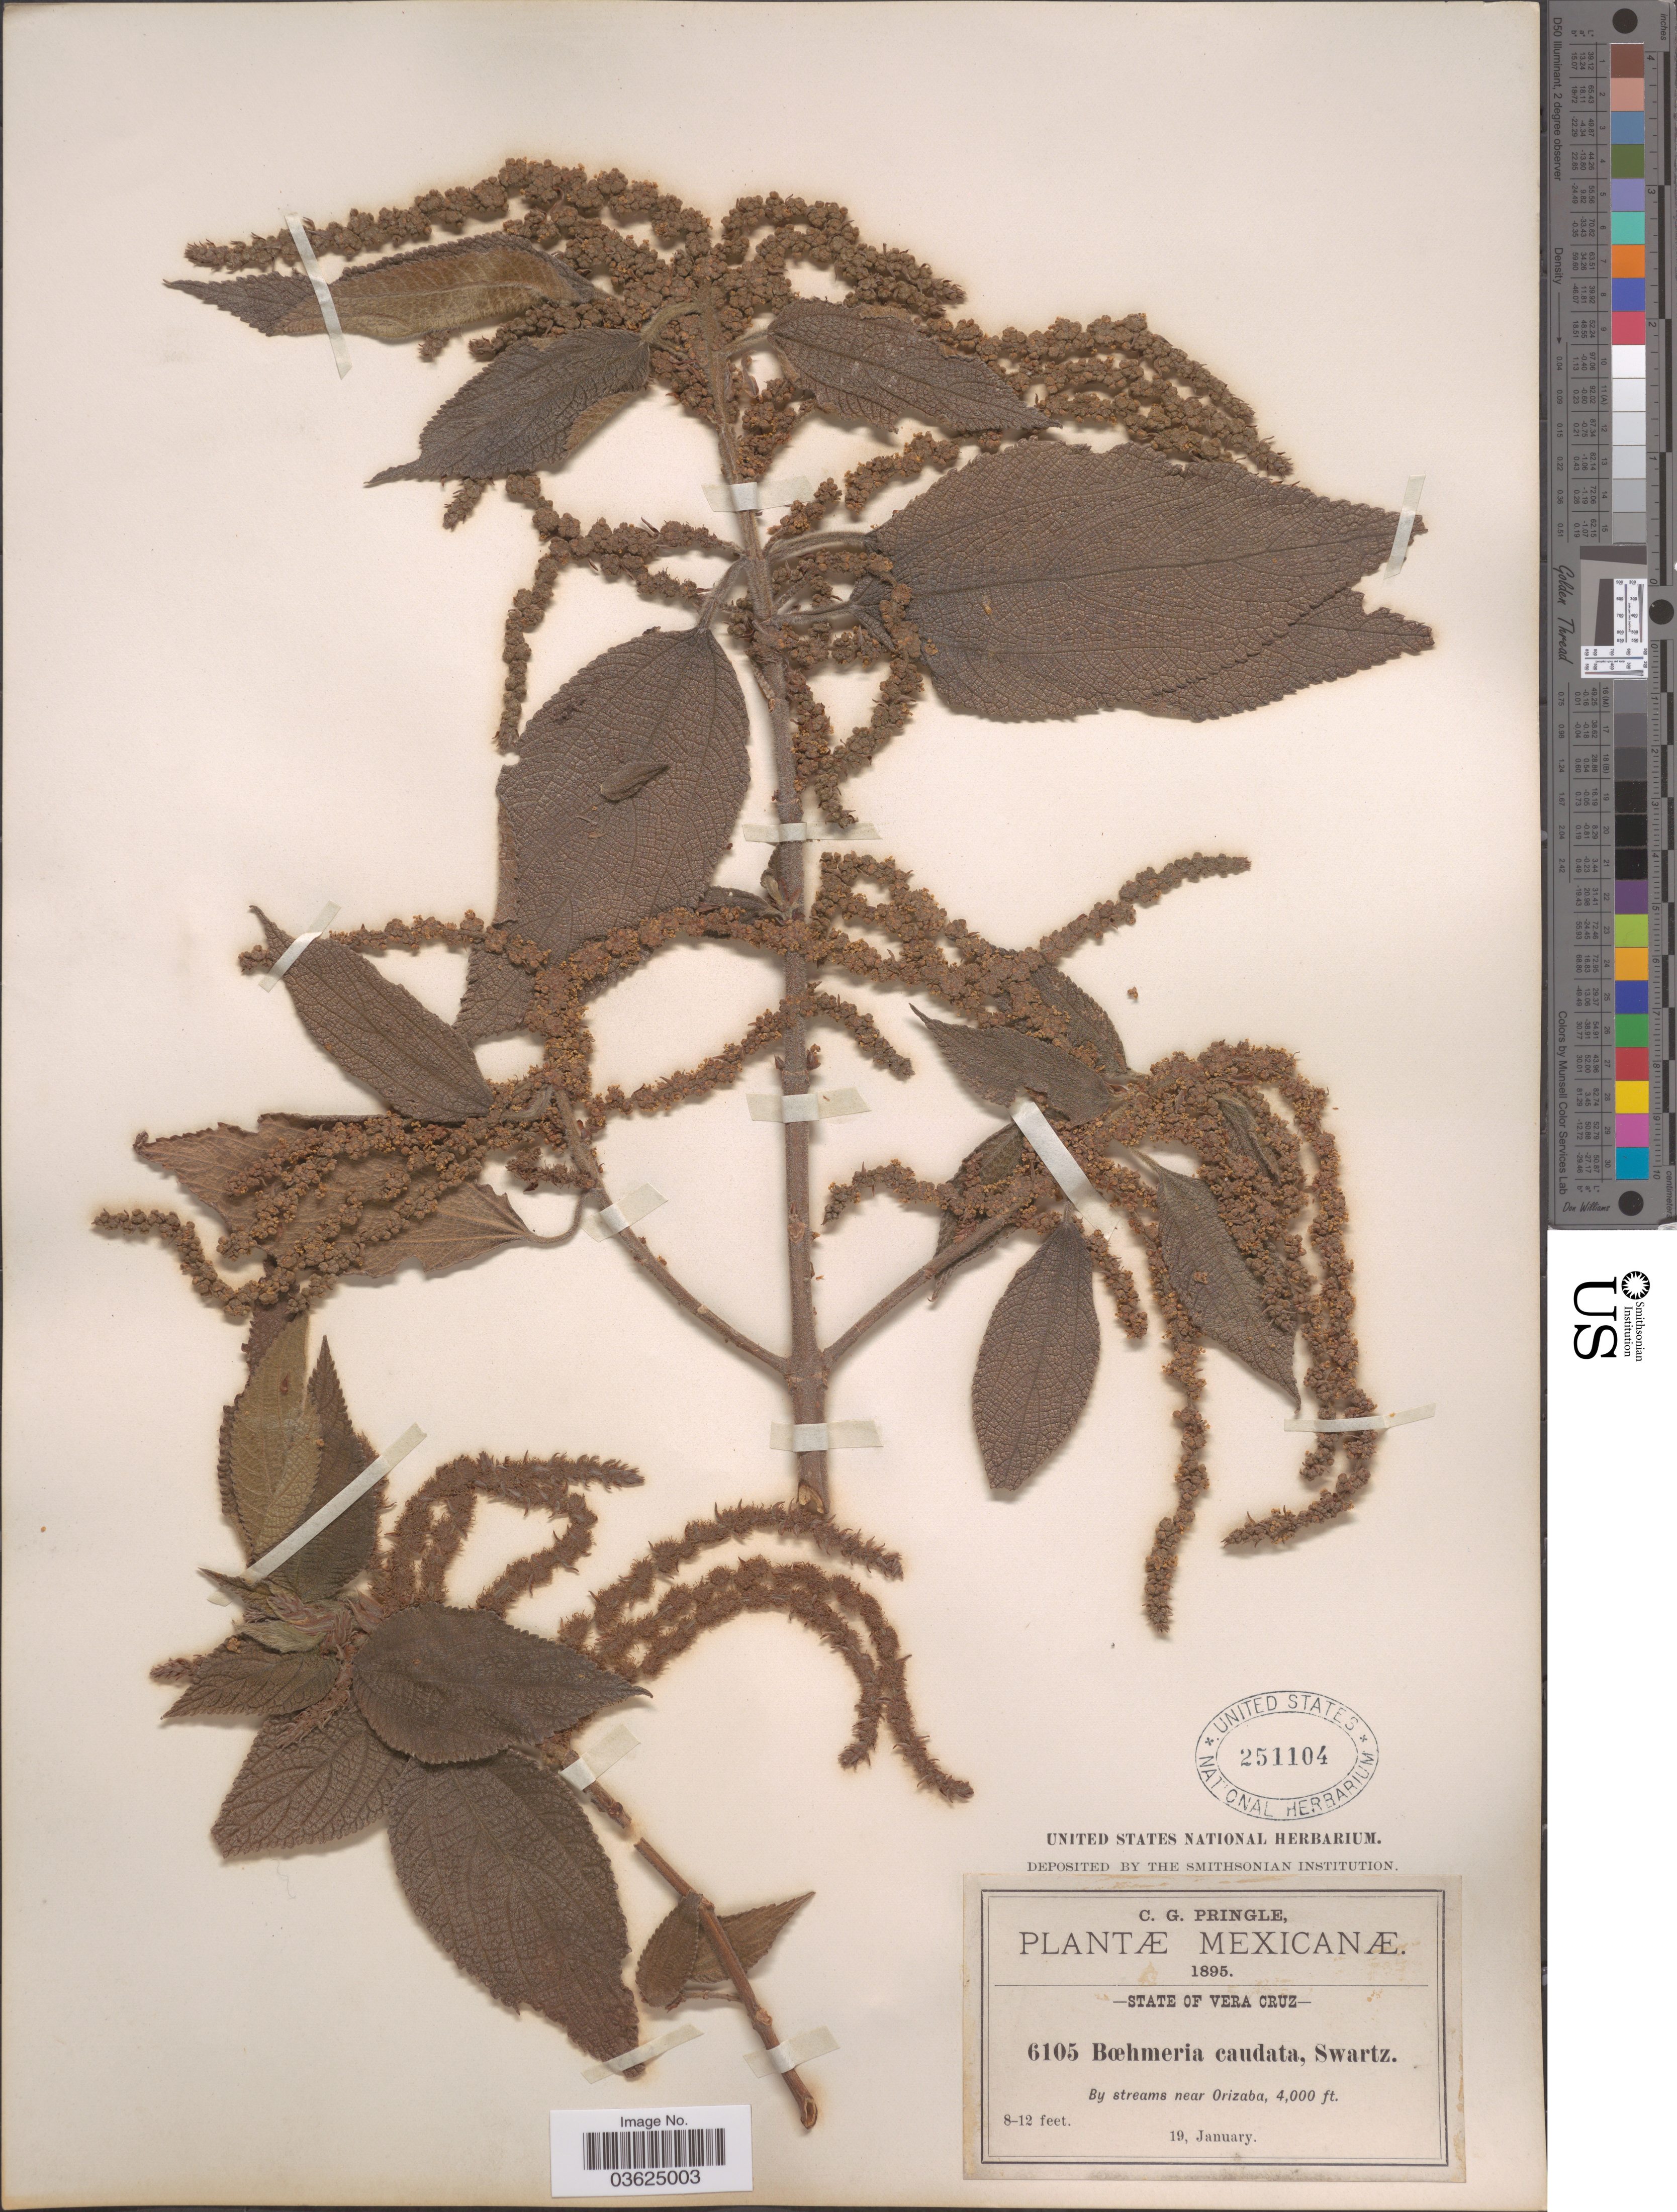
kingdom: Plantae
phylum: Tracheophyta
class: Magnoliopsida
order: Rosales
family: Urticaceae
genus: Boehmeria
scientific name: Boehmeria caudata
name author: Sw.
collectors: C. G. Pringle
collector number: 6105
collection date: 1895-01-19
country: Mexico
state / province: Veracruz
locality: State of Vera Cruz. By streams near Orizaba.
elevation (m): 1219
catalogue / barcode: US 251104